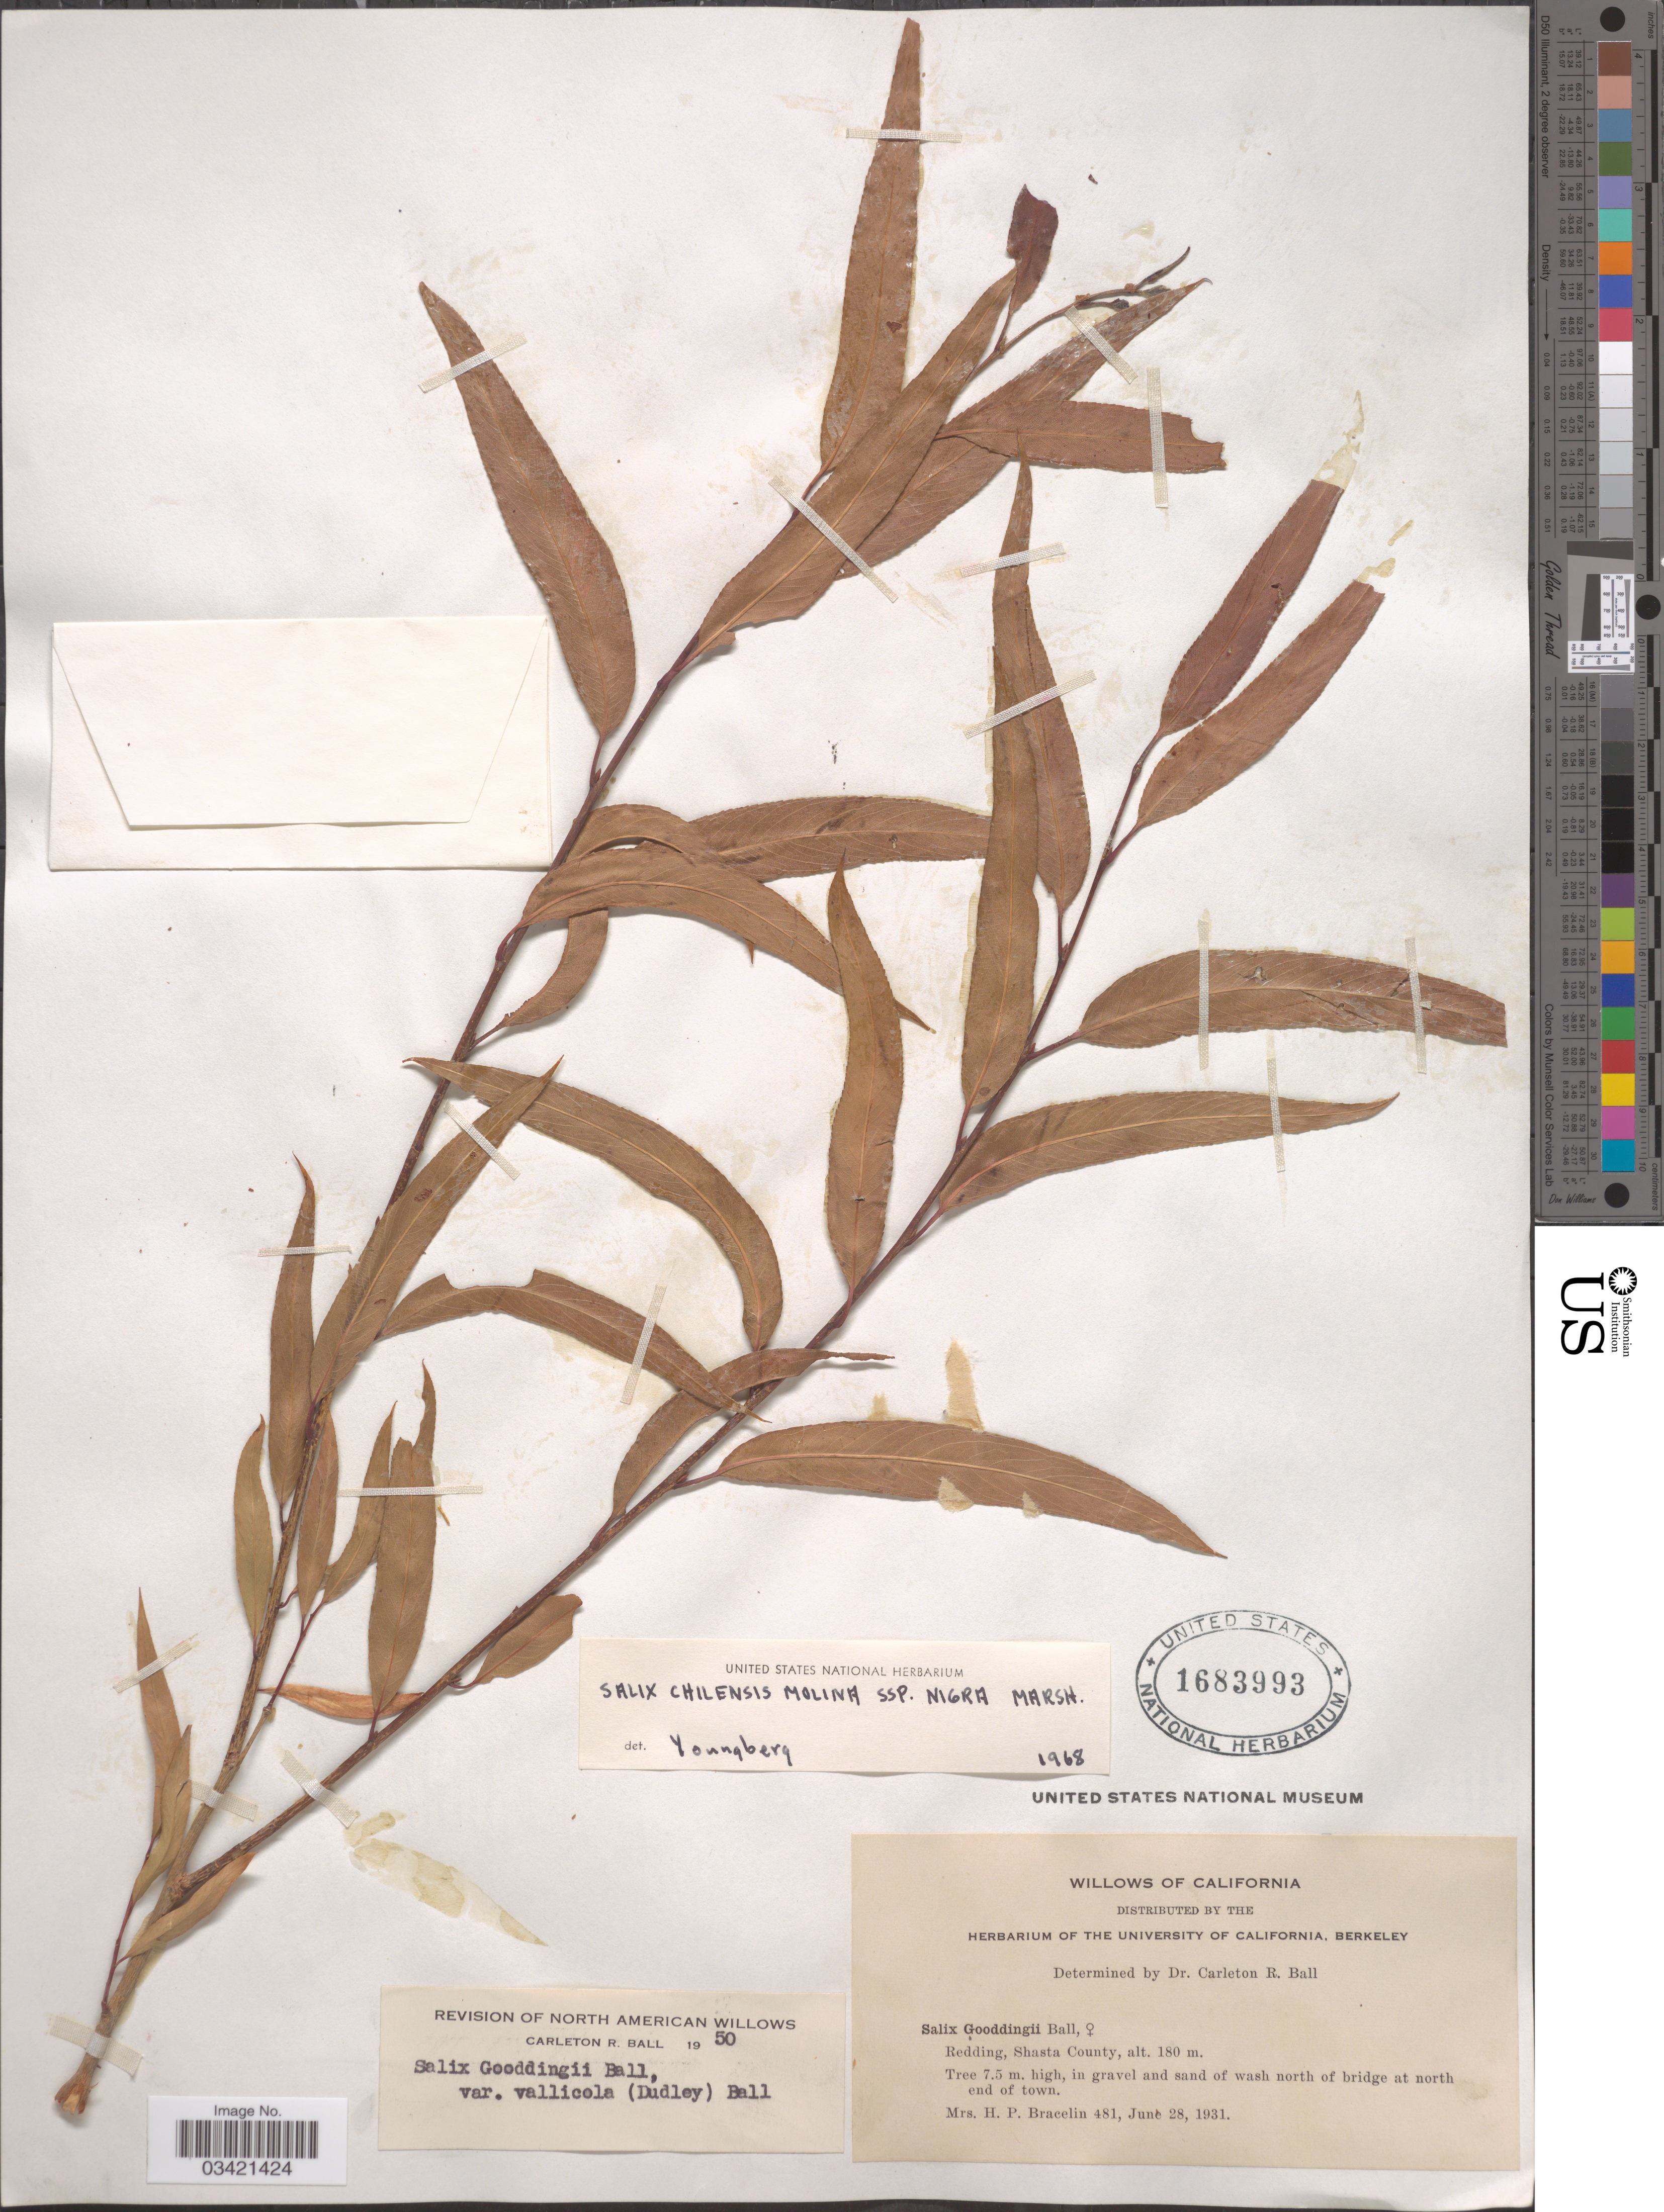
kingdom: Plantae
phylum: Tracheophyta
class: Magnoliopsida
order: Malpighiales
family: Salicaceae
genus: Salix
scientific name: Salix gooddingii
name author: C.R. Ball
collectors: H. Bracelin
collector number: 481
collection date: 1931-06-28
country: United States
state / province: California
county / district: Shasta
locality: Redding, Shasta County. In gravel and sand of wash north of bridge at north end of town.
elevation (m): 180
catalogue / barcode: US 1683993